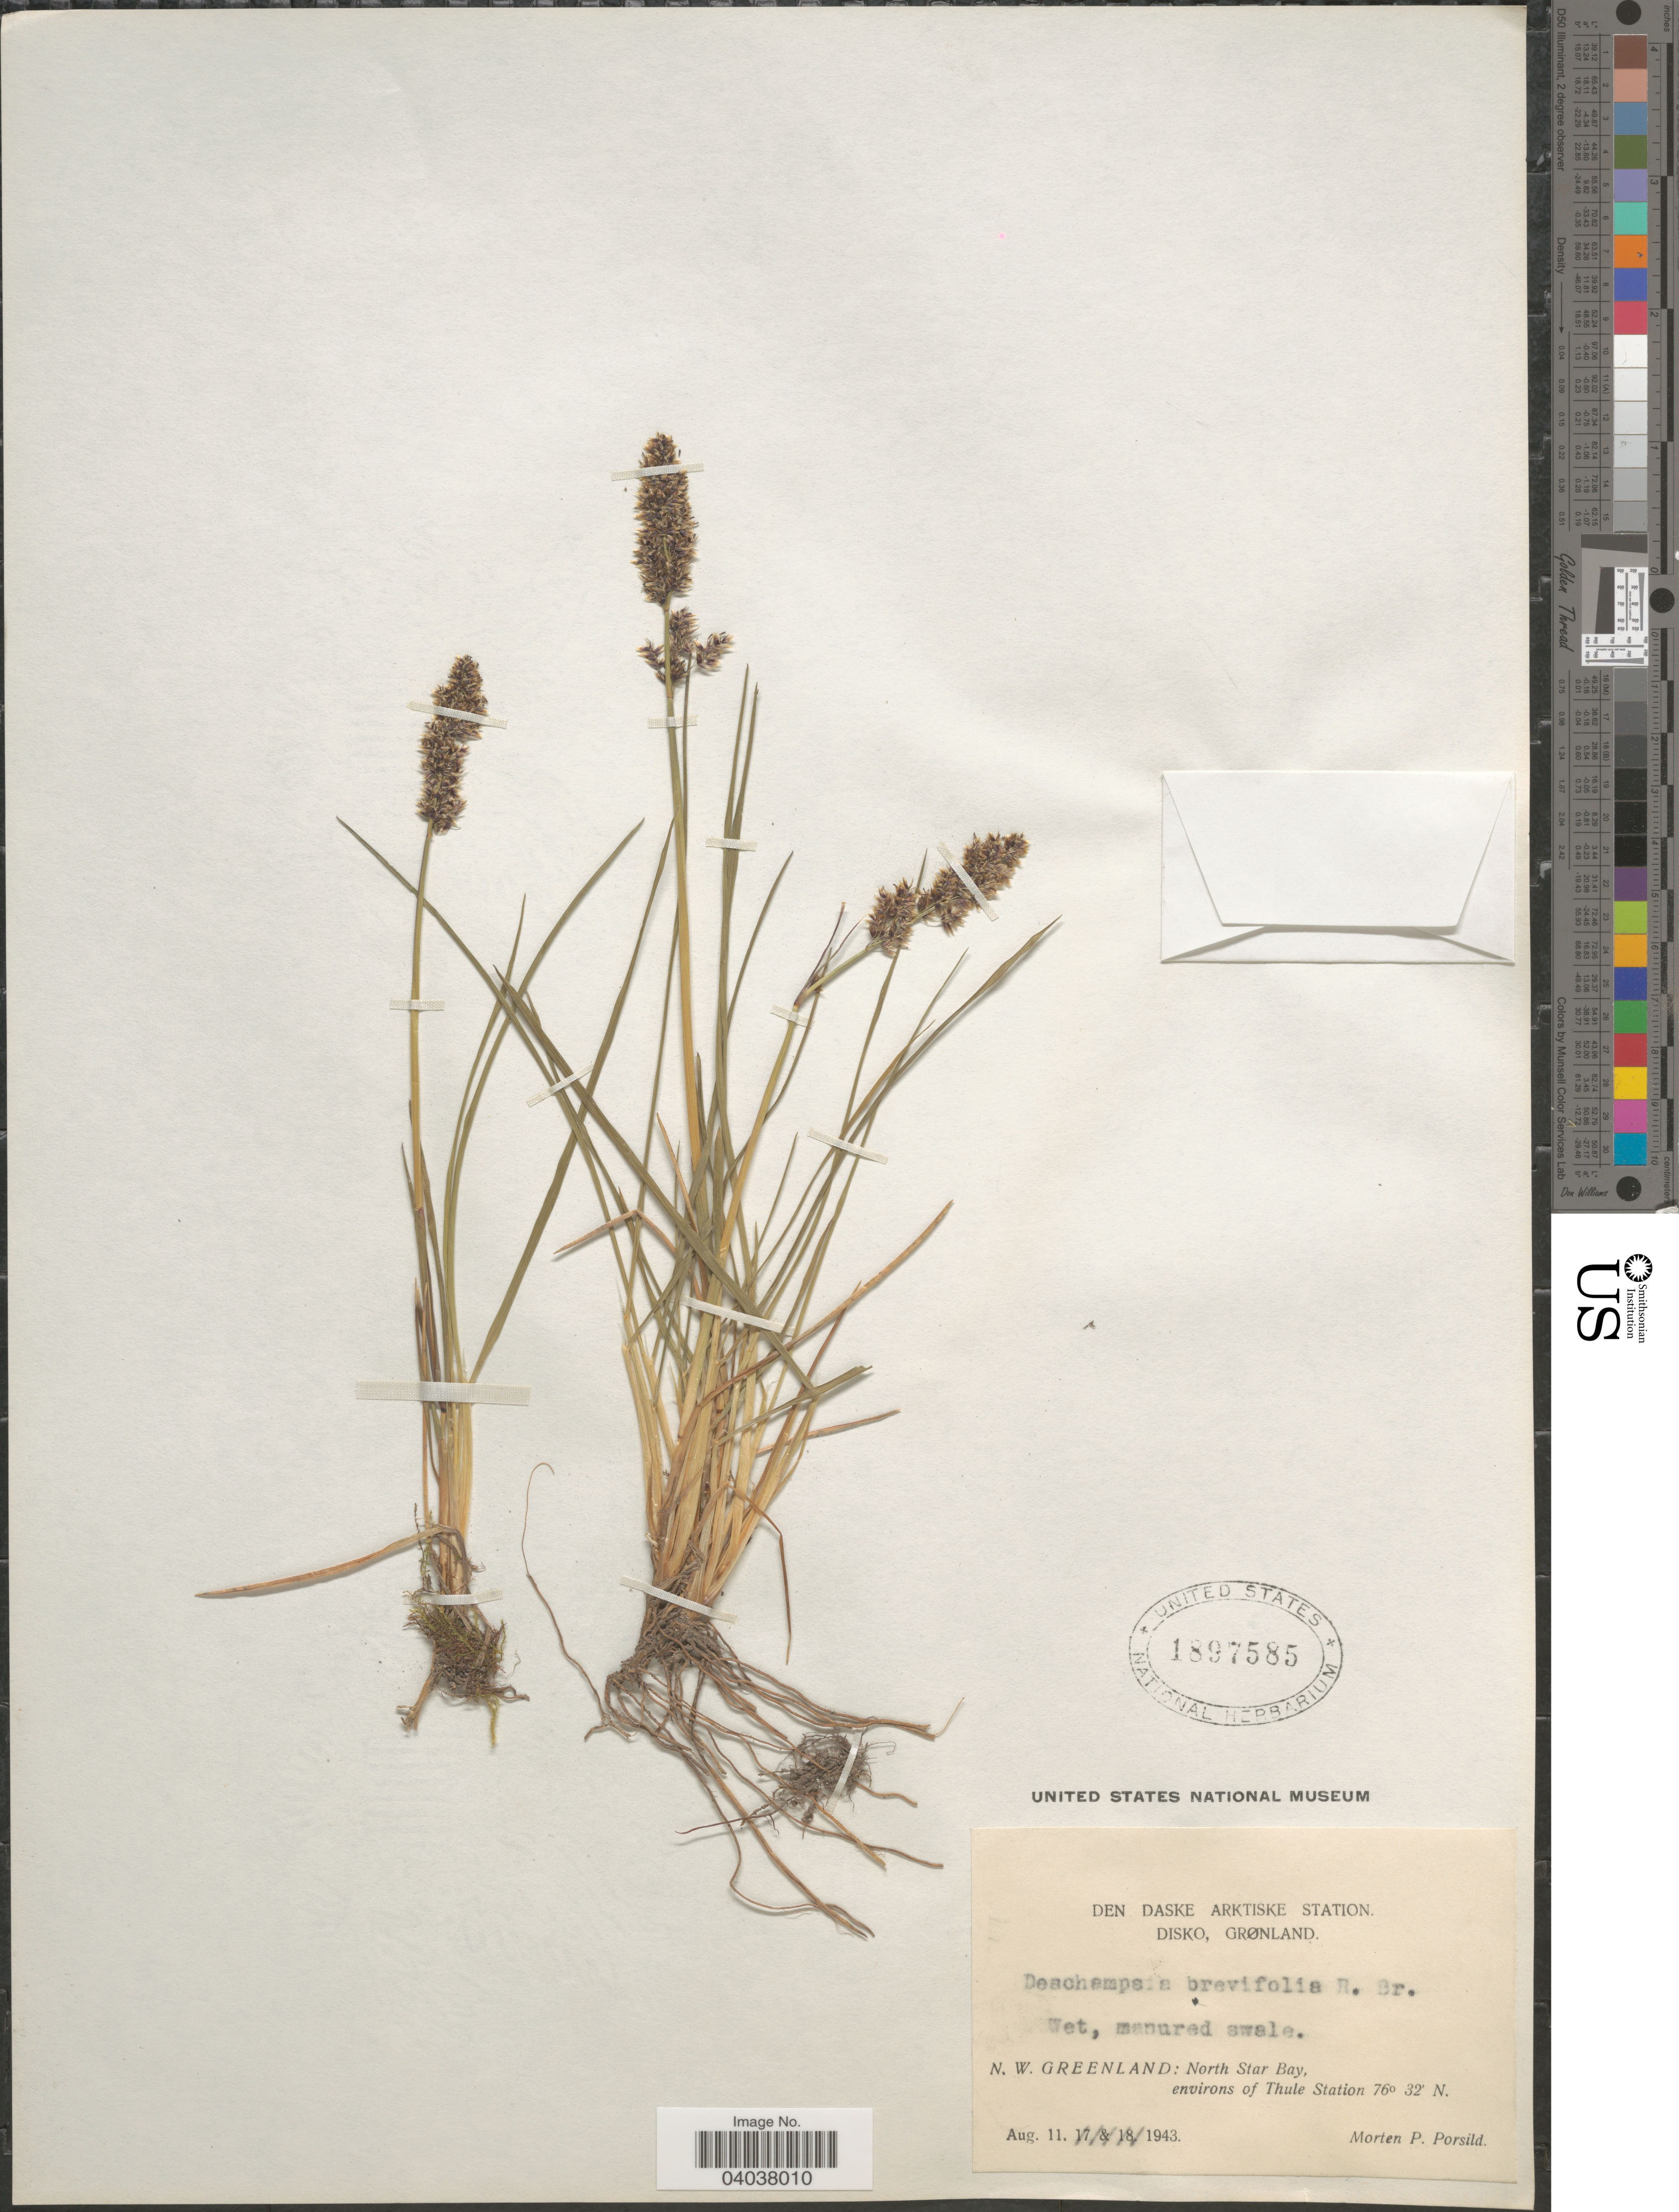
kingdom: Plantae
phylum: Tracheophyta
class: Liliopsida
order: Poales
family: Poaceae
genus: Deschampsia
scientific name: Deschampsia brevifolia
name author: R. Br. in Parry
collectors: M. P. Porsild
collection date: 1943-08-11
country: Greenland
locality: Den Danske Arktiske Station. Disko, Grønland. N. W. Greenland: North Star Bay, environs of Thule Station.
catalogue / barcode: US 1897585